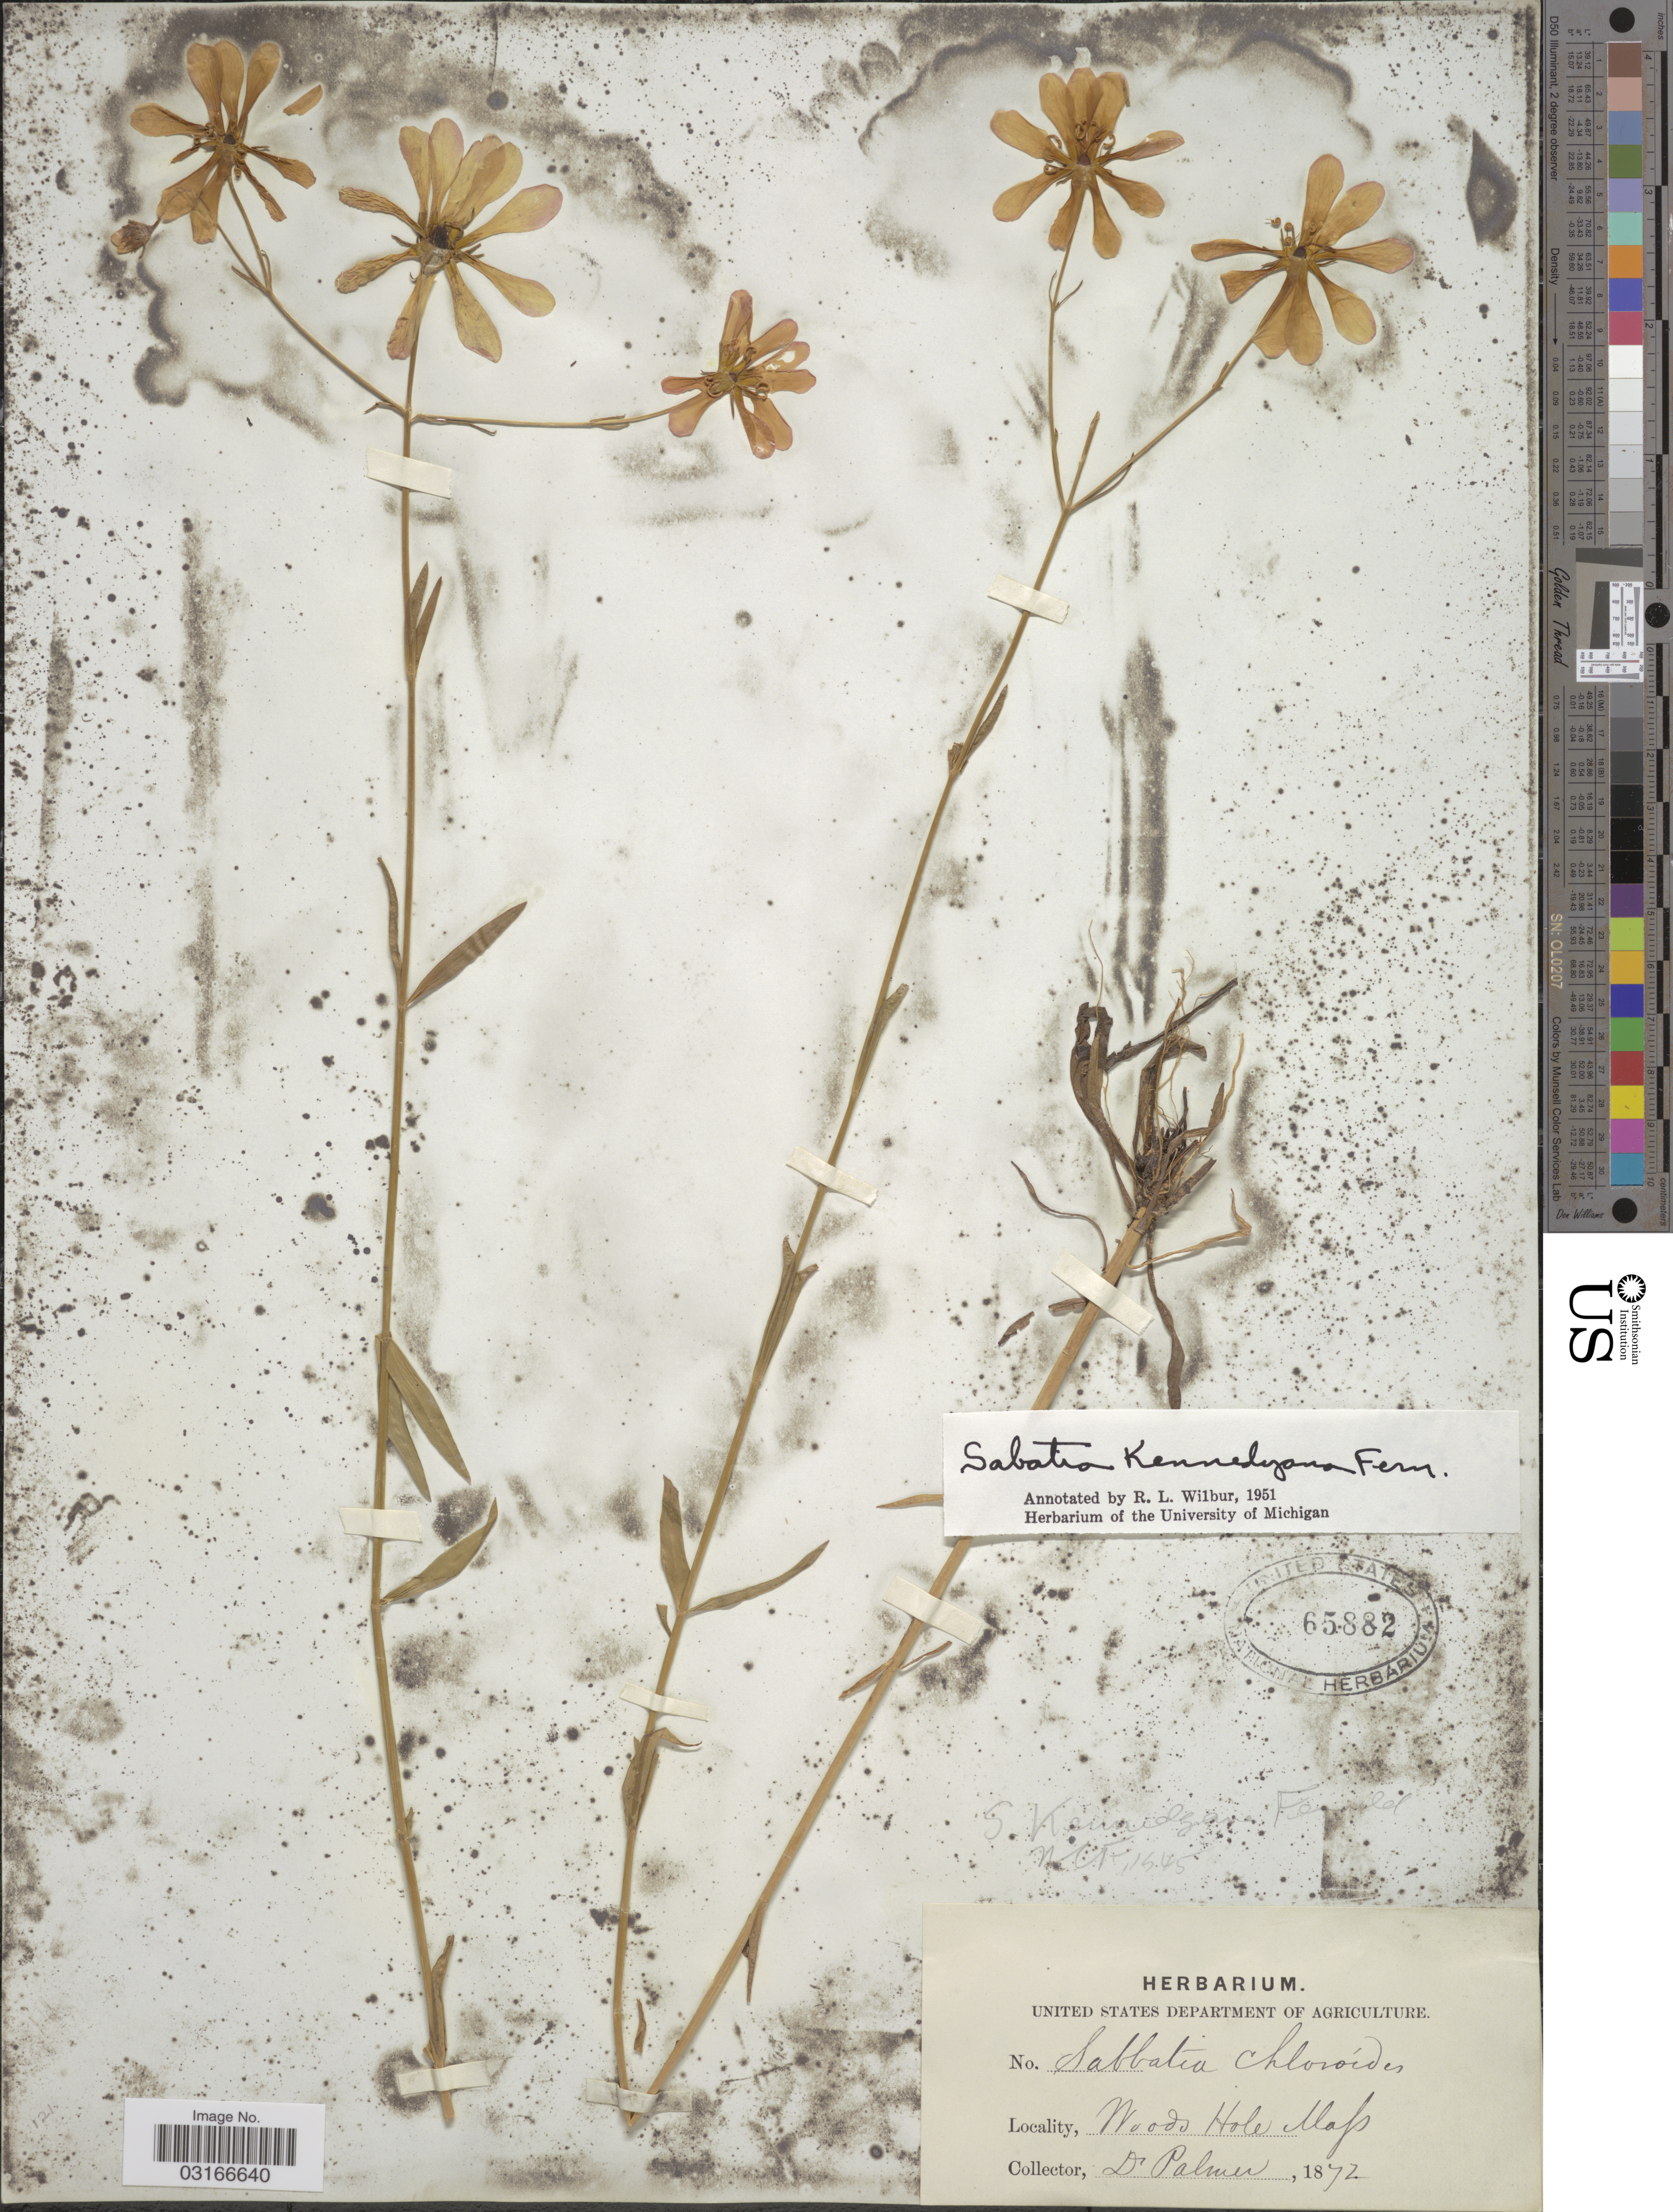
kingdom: Plantae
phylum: Tracheophyta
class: Magnoliopsida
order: Gentianales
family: Gentianaceae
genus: Sabatia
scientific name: Sabatia kennedyana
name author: Fernald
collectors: Palmer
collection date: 1872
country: United States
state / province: Massachusetts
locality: Woods Hole, Mass.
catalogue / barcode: US 65882